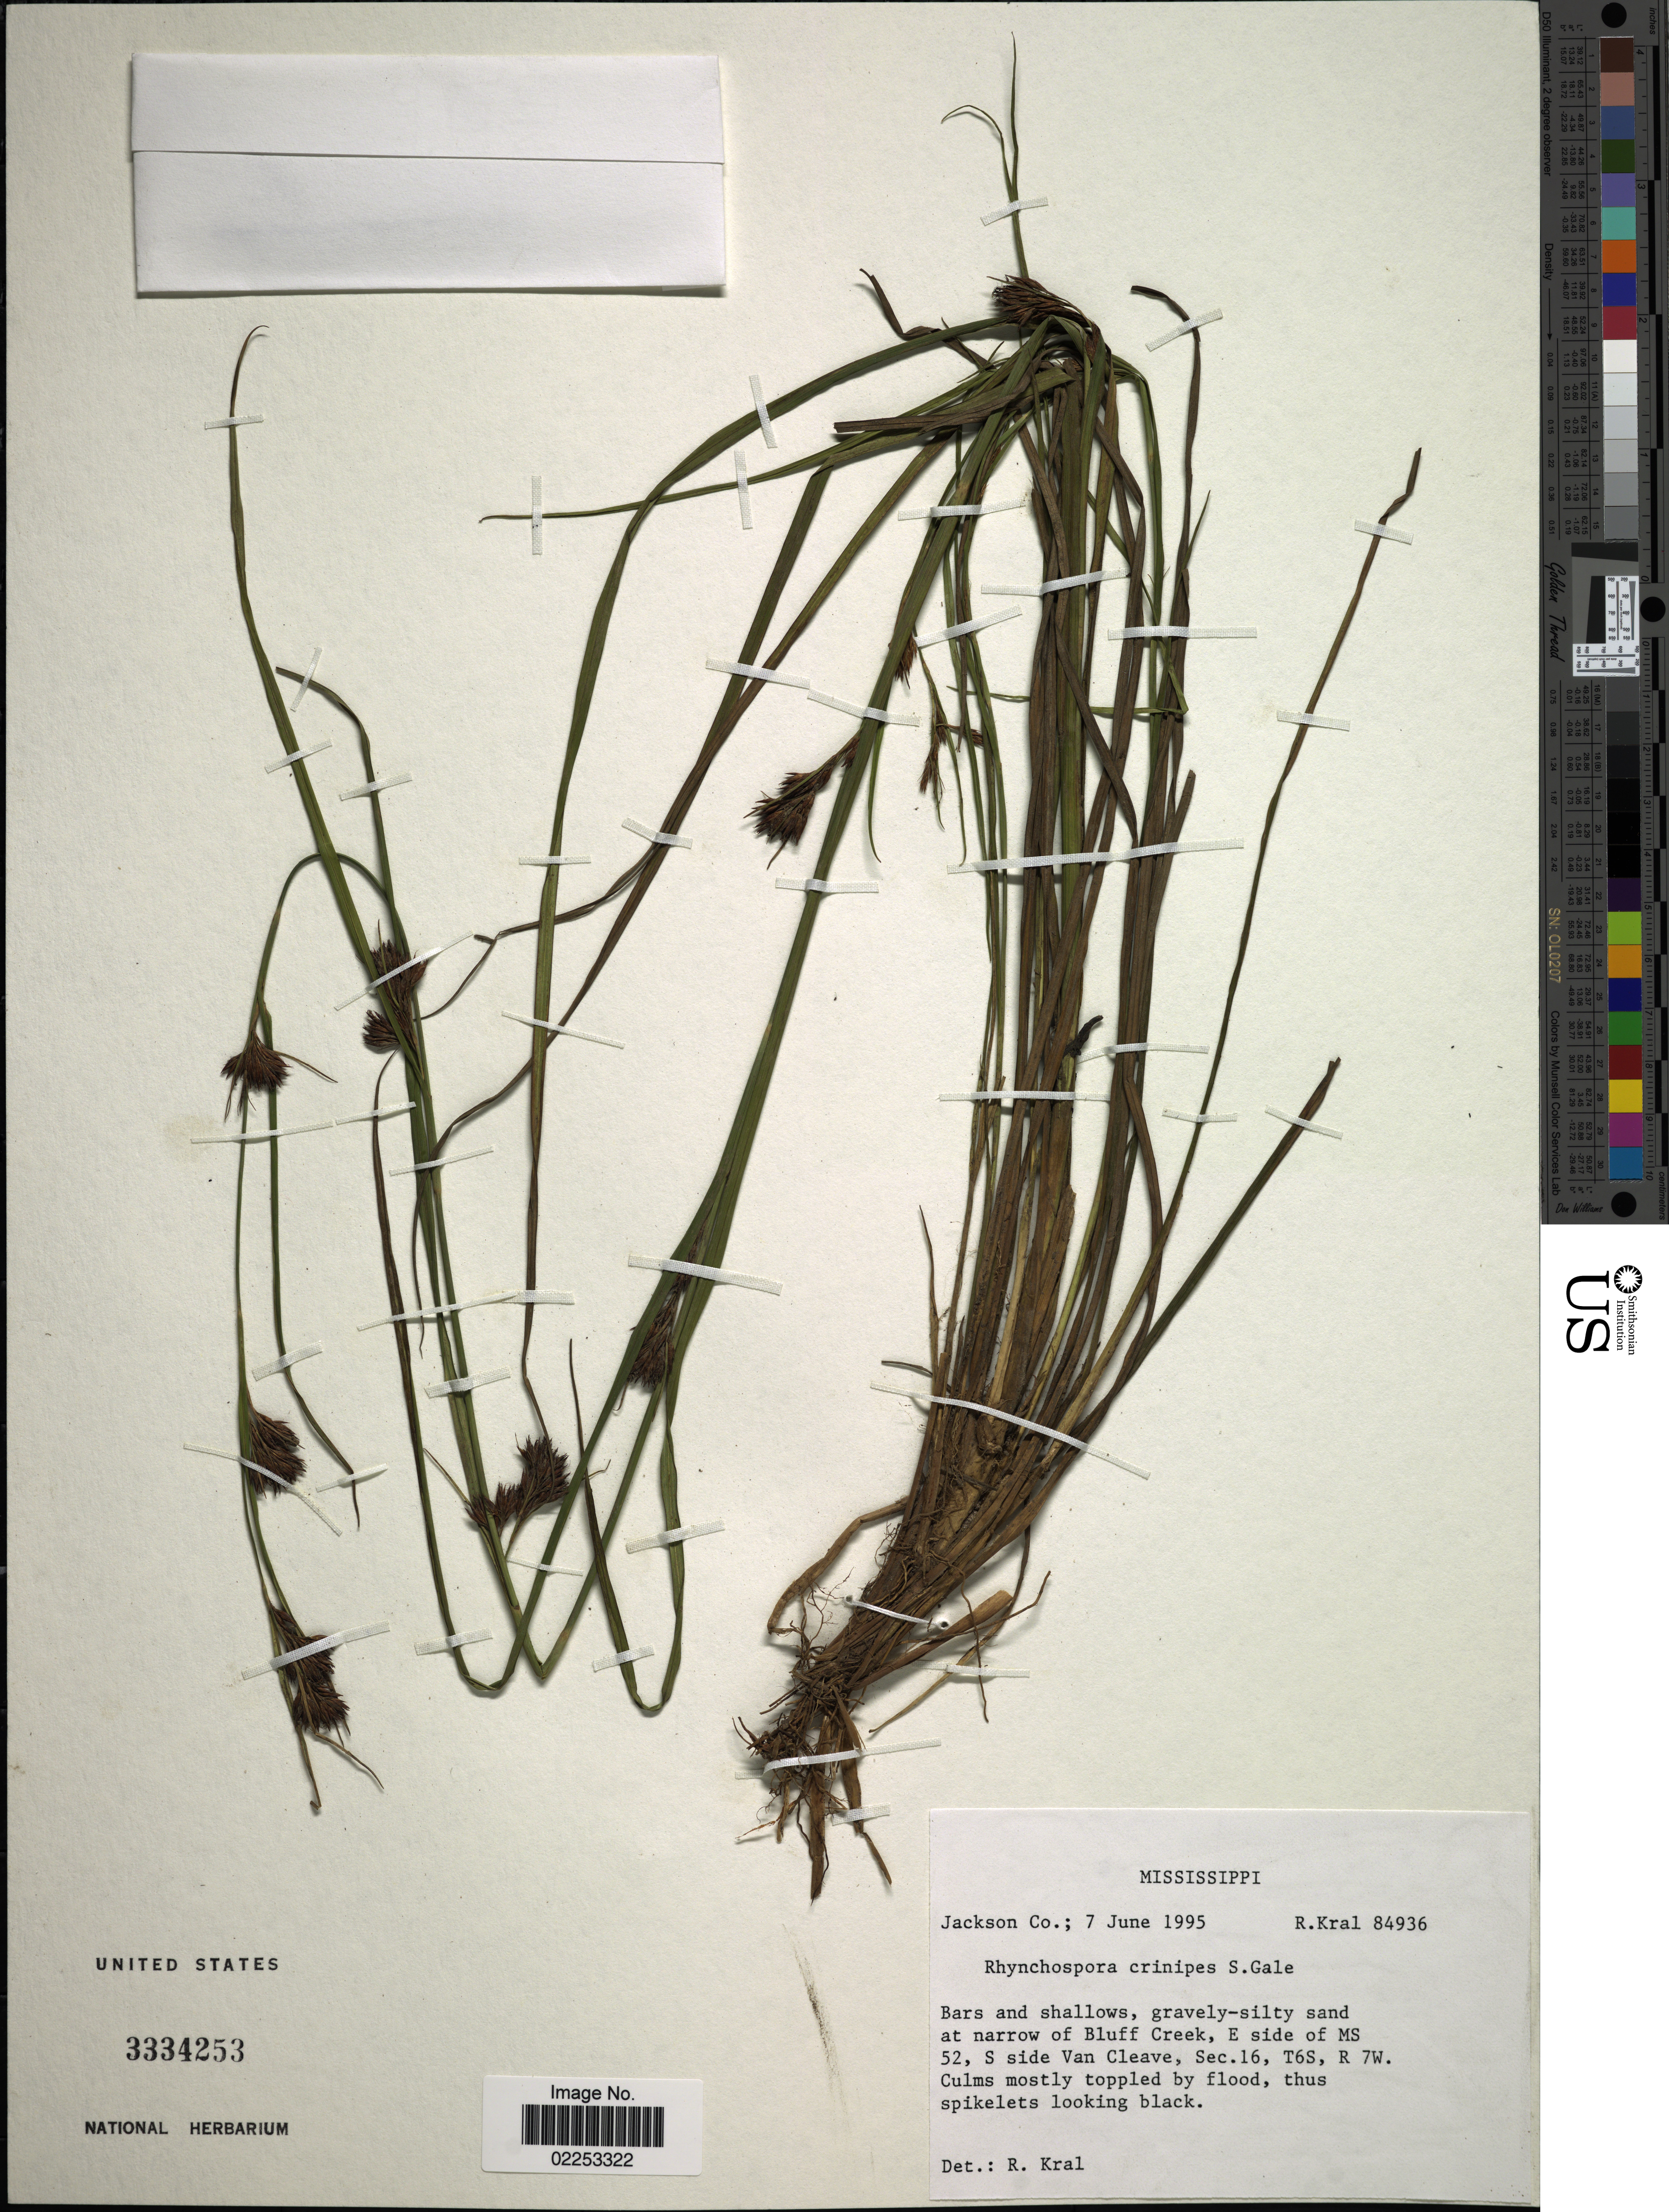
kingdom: Plantae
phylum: Tracheophyta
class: Liliopsida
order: Poales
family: Cyperaceae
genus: Rhynchospora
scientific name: Rhynchospora crinipes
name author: Gale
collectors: R. Kral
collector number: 84936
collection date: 1995-06-07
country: United States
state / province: Mississippi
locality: Jackson Co; Bars and shallows, gravely-silty sand and narrow of Bluff Creek, E side of MS 52, S side Van Cleave, Sec. 16, T6S, R 7W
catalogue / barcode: US 3334253